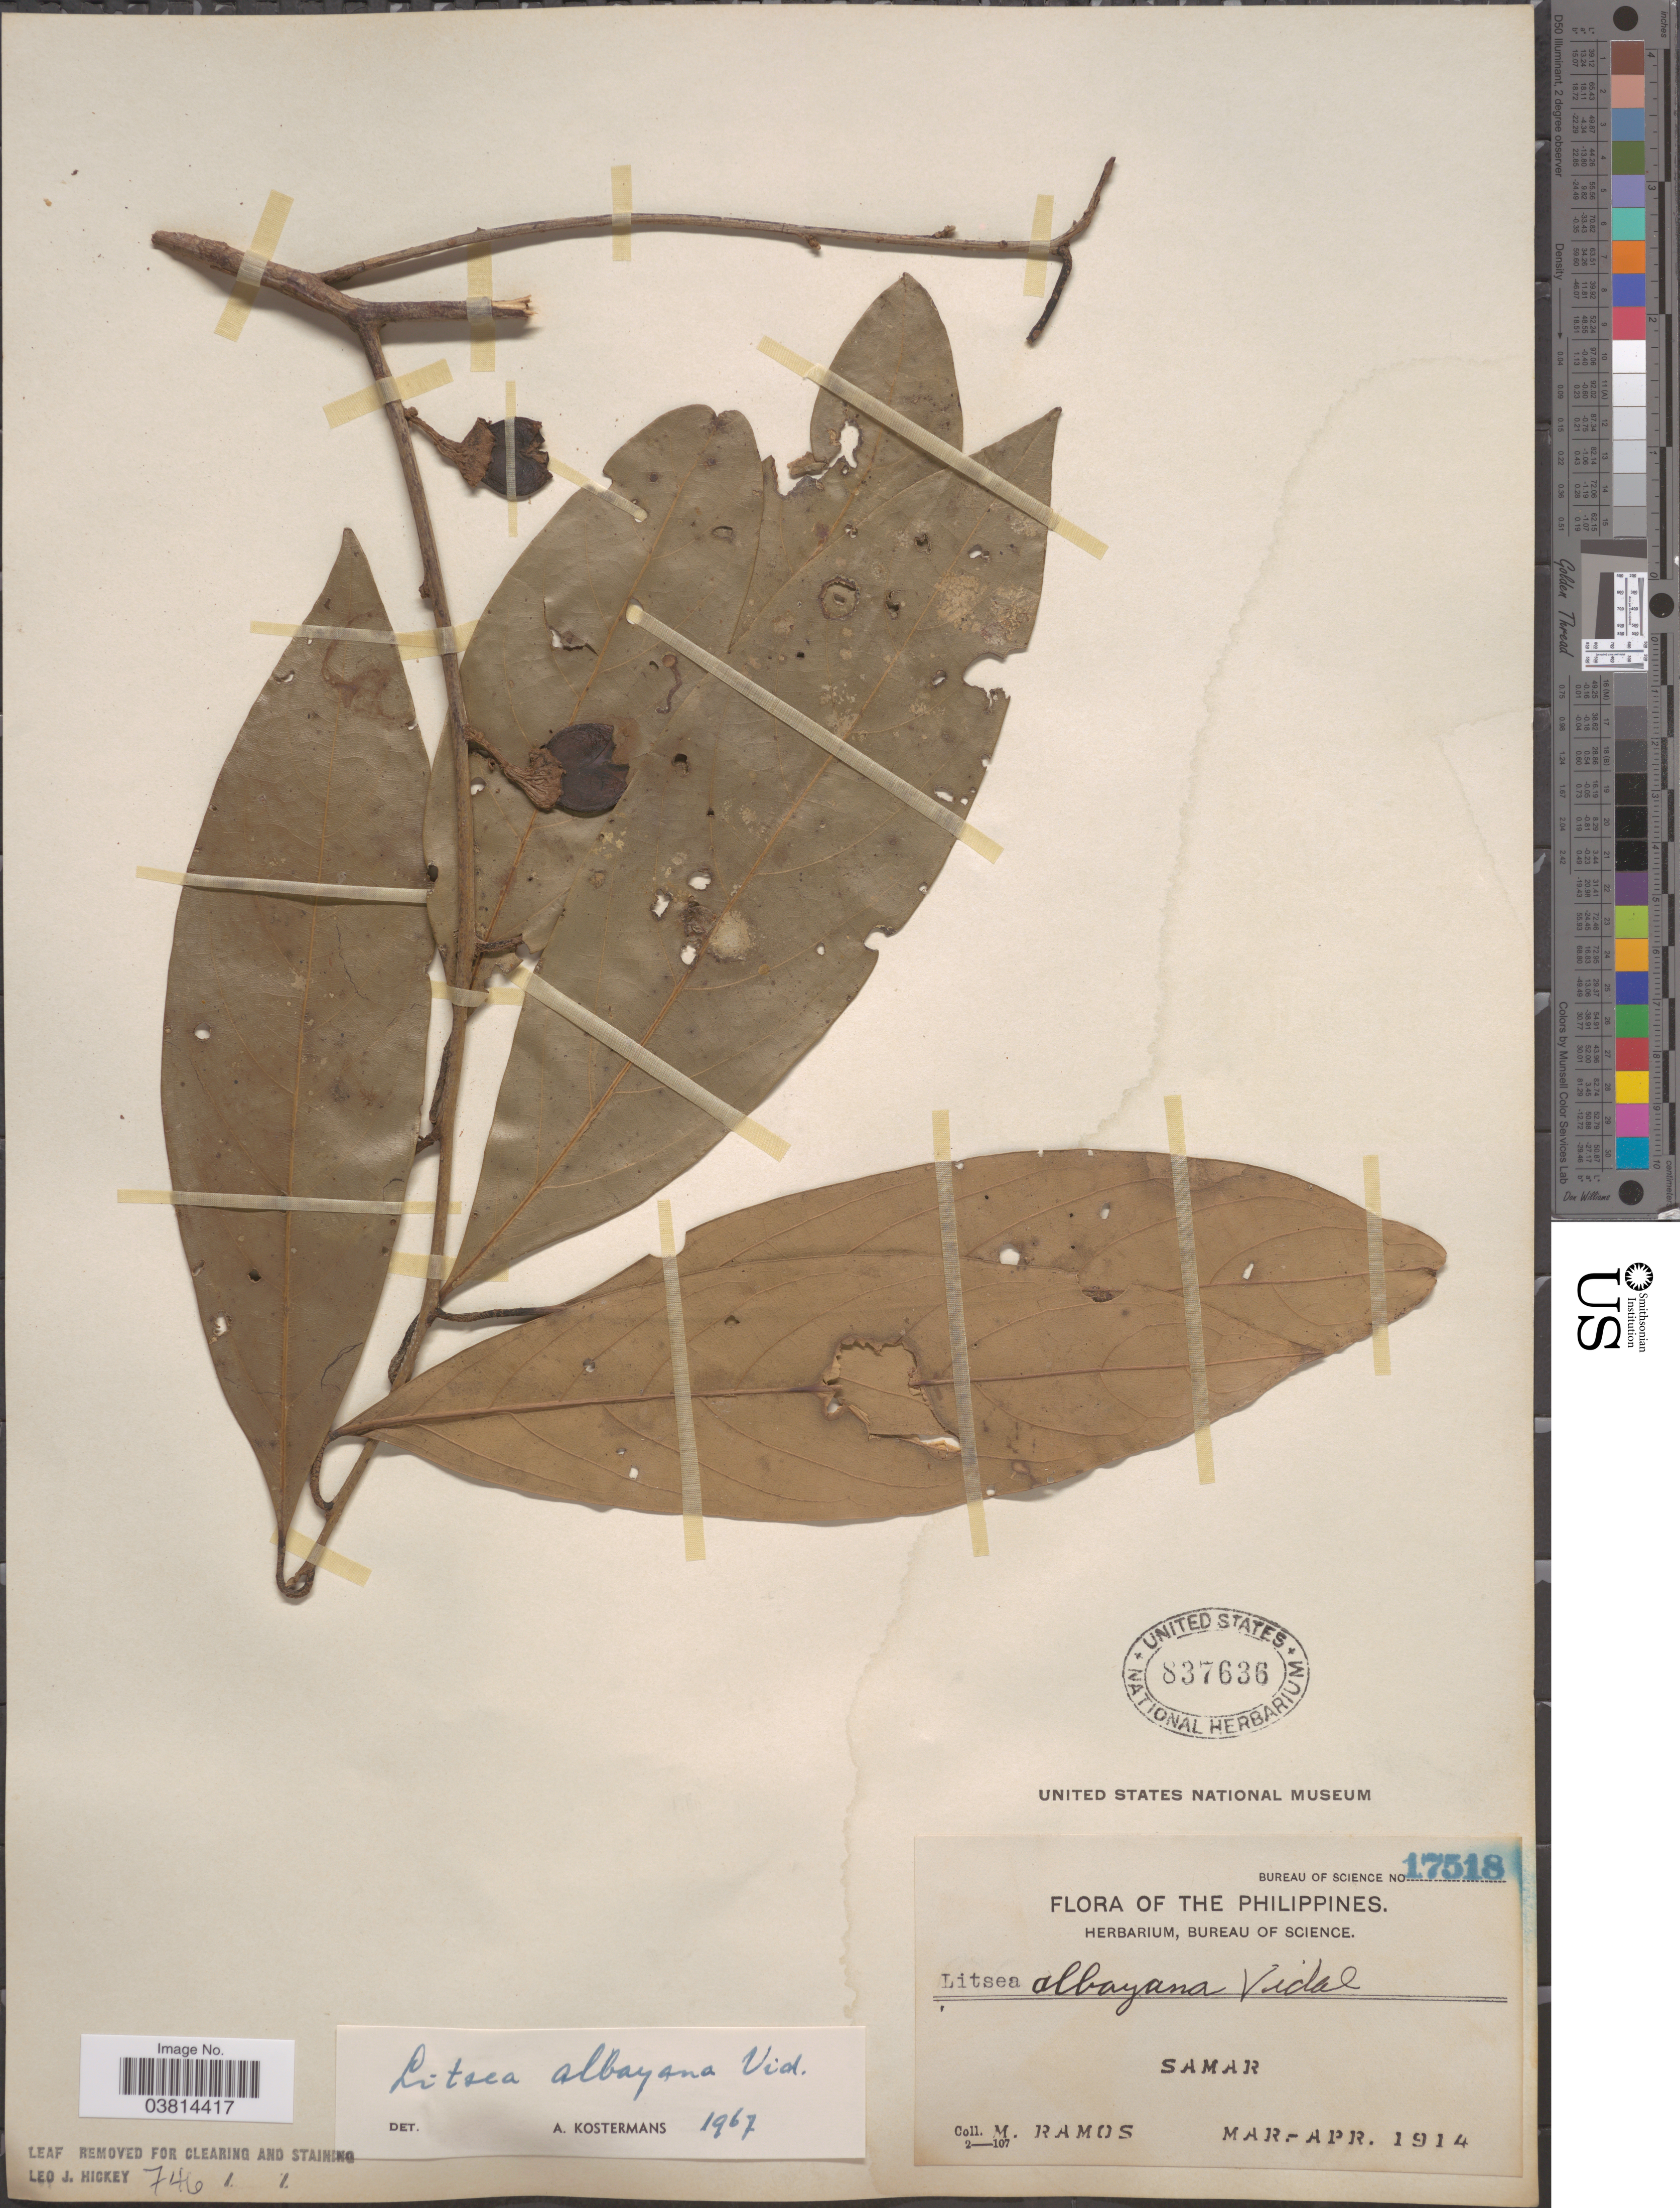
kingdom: Plantae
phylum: Tracheophyta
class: Magnoliopsida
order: Laurales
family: Lauraceae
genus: Litsea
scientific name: Litsea albayana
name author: S. Vidal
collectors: M. Ramos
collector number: Bureau of Science 17518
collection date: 1914-03/1914-04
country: Philippines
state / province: Eastern Visayas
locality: Samar.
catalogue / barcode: US 837636